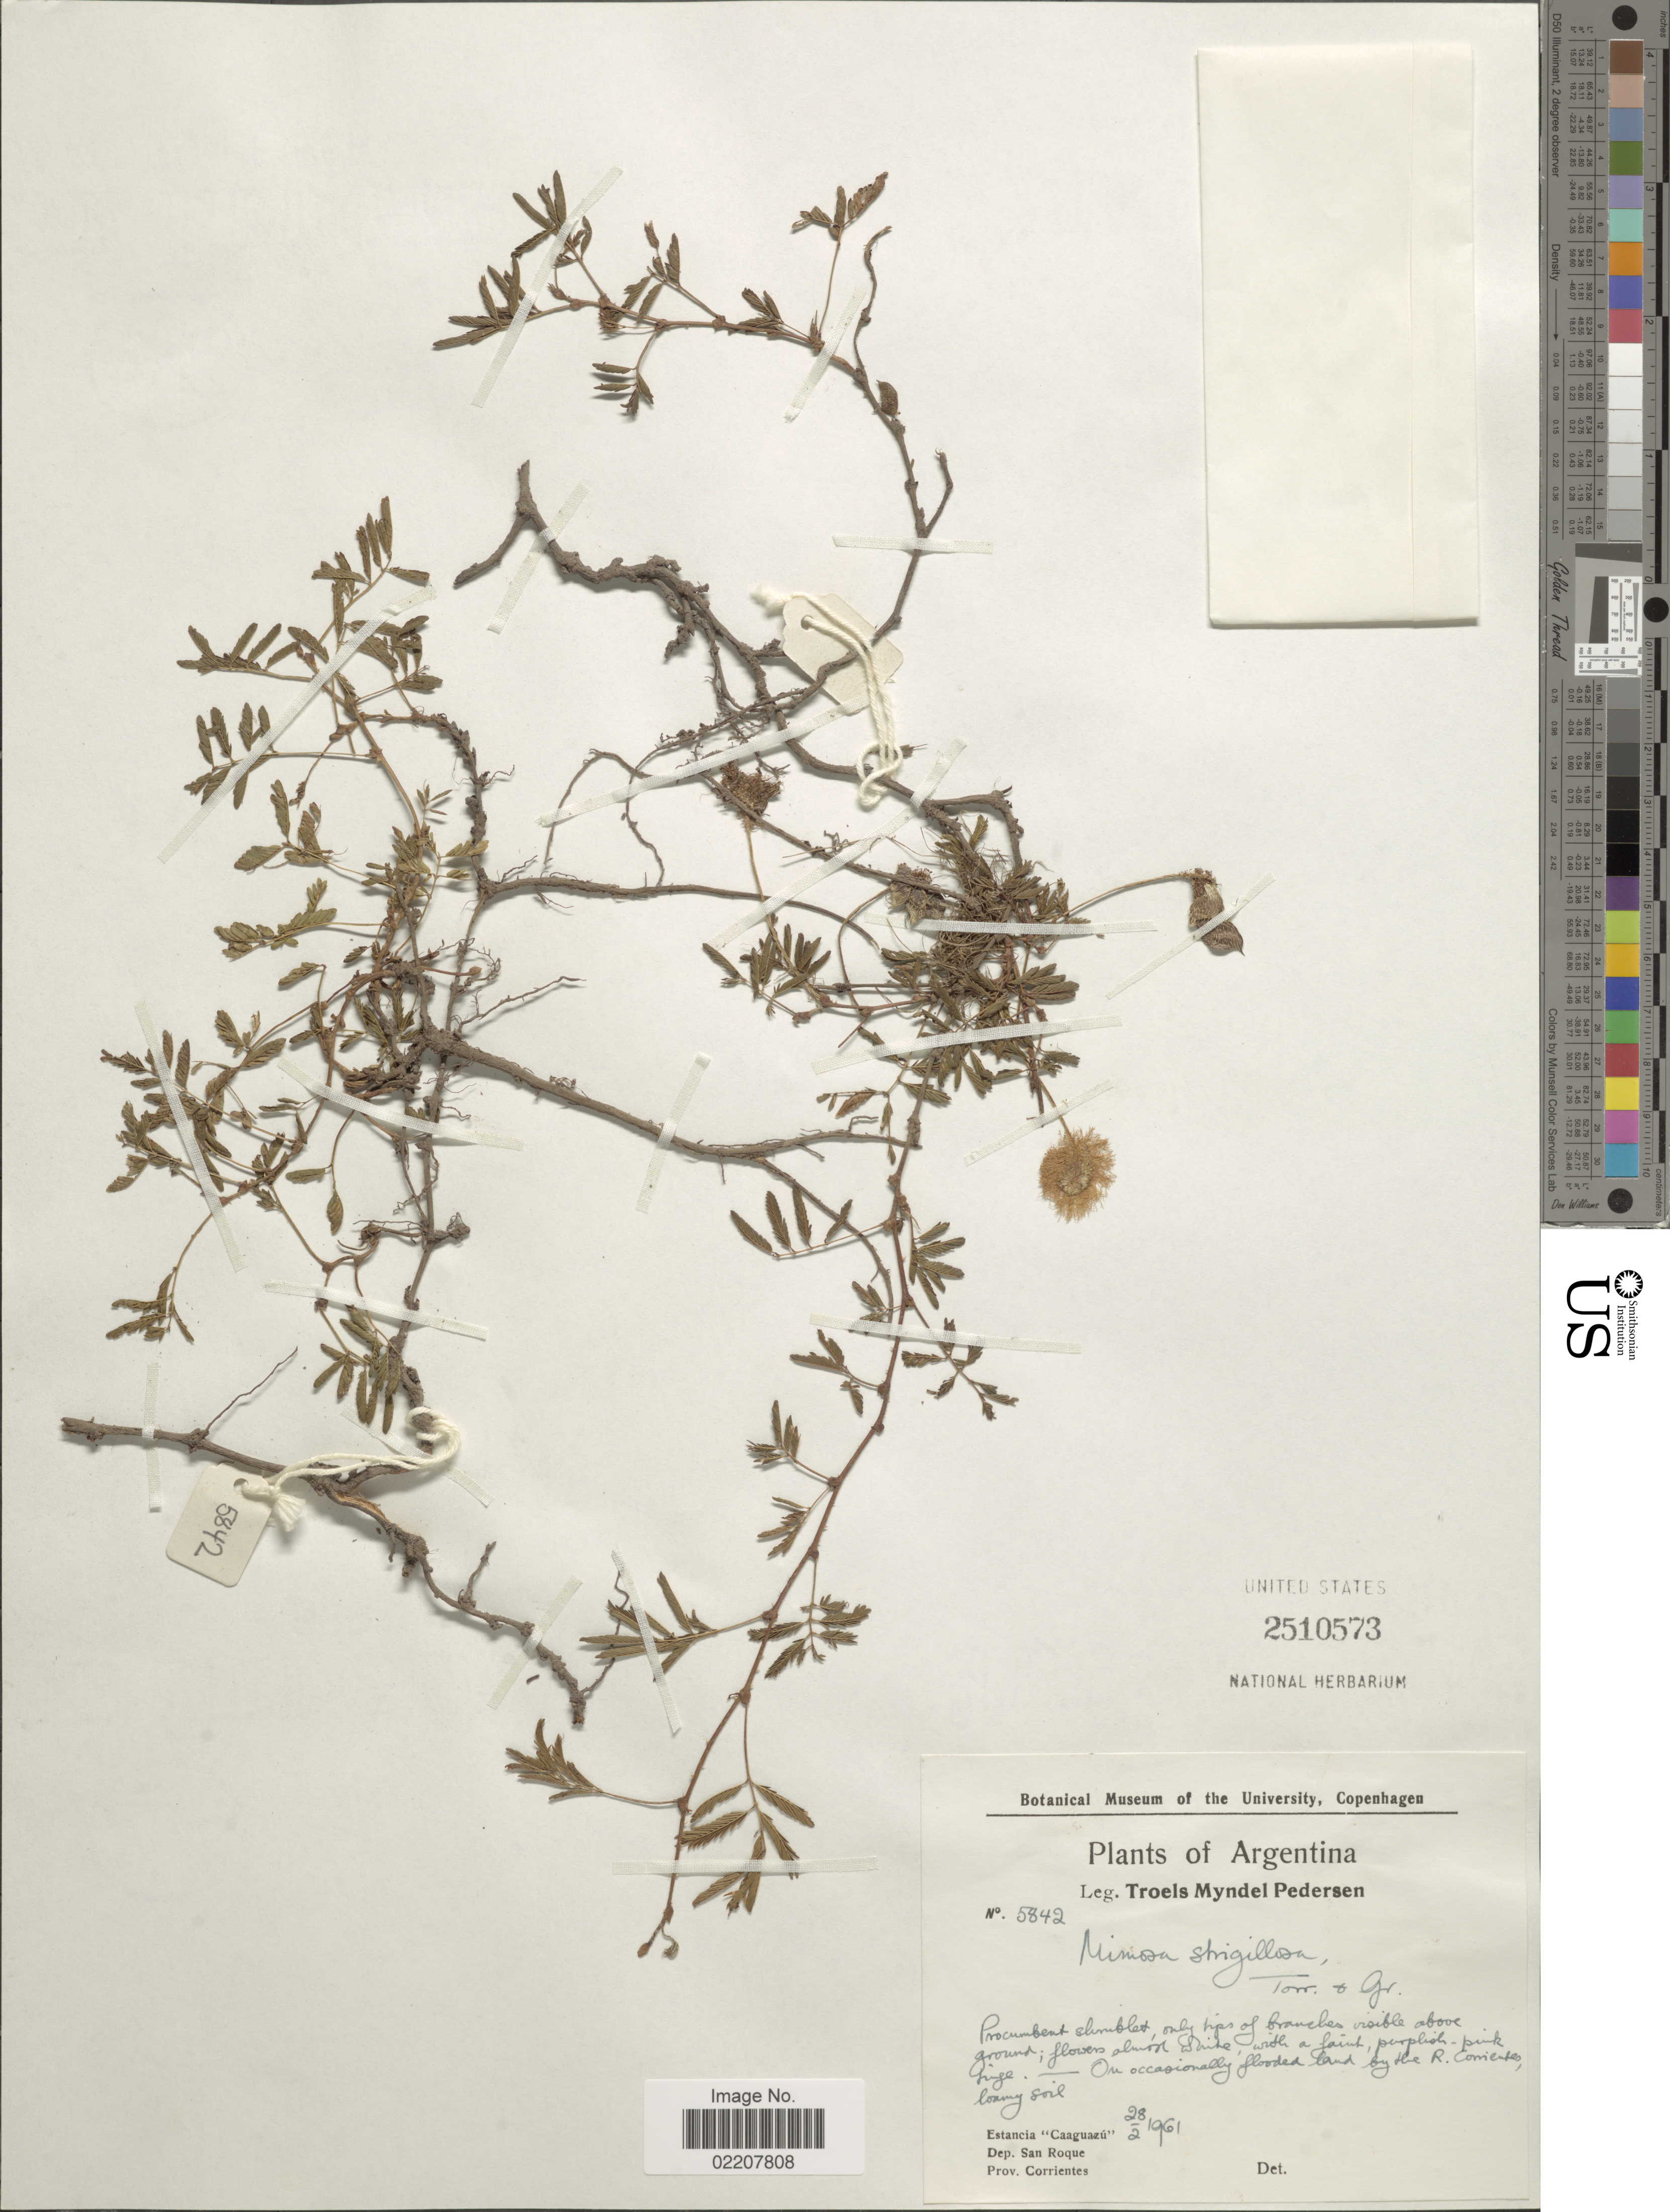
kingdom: Plantae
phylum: Tracheophyta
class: Magnoliopsida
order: Fabales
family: Fabaceae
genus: Mimosa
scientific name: Mimosa strigillosa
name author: Torr. & A. Gray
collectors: T. Pederson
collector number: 5842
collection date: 1961-02-28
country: Argentina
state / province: Corrientes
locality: Estancia" Caaguazi". Dept. San Roque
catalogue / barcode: US 2510573